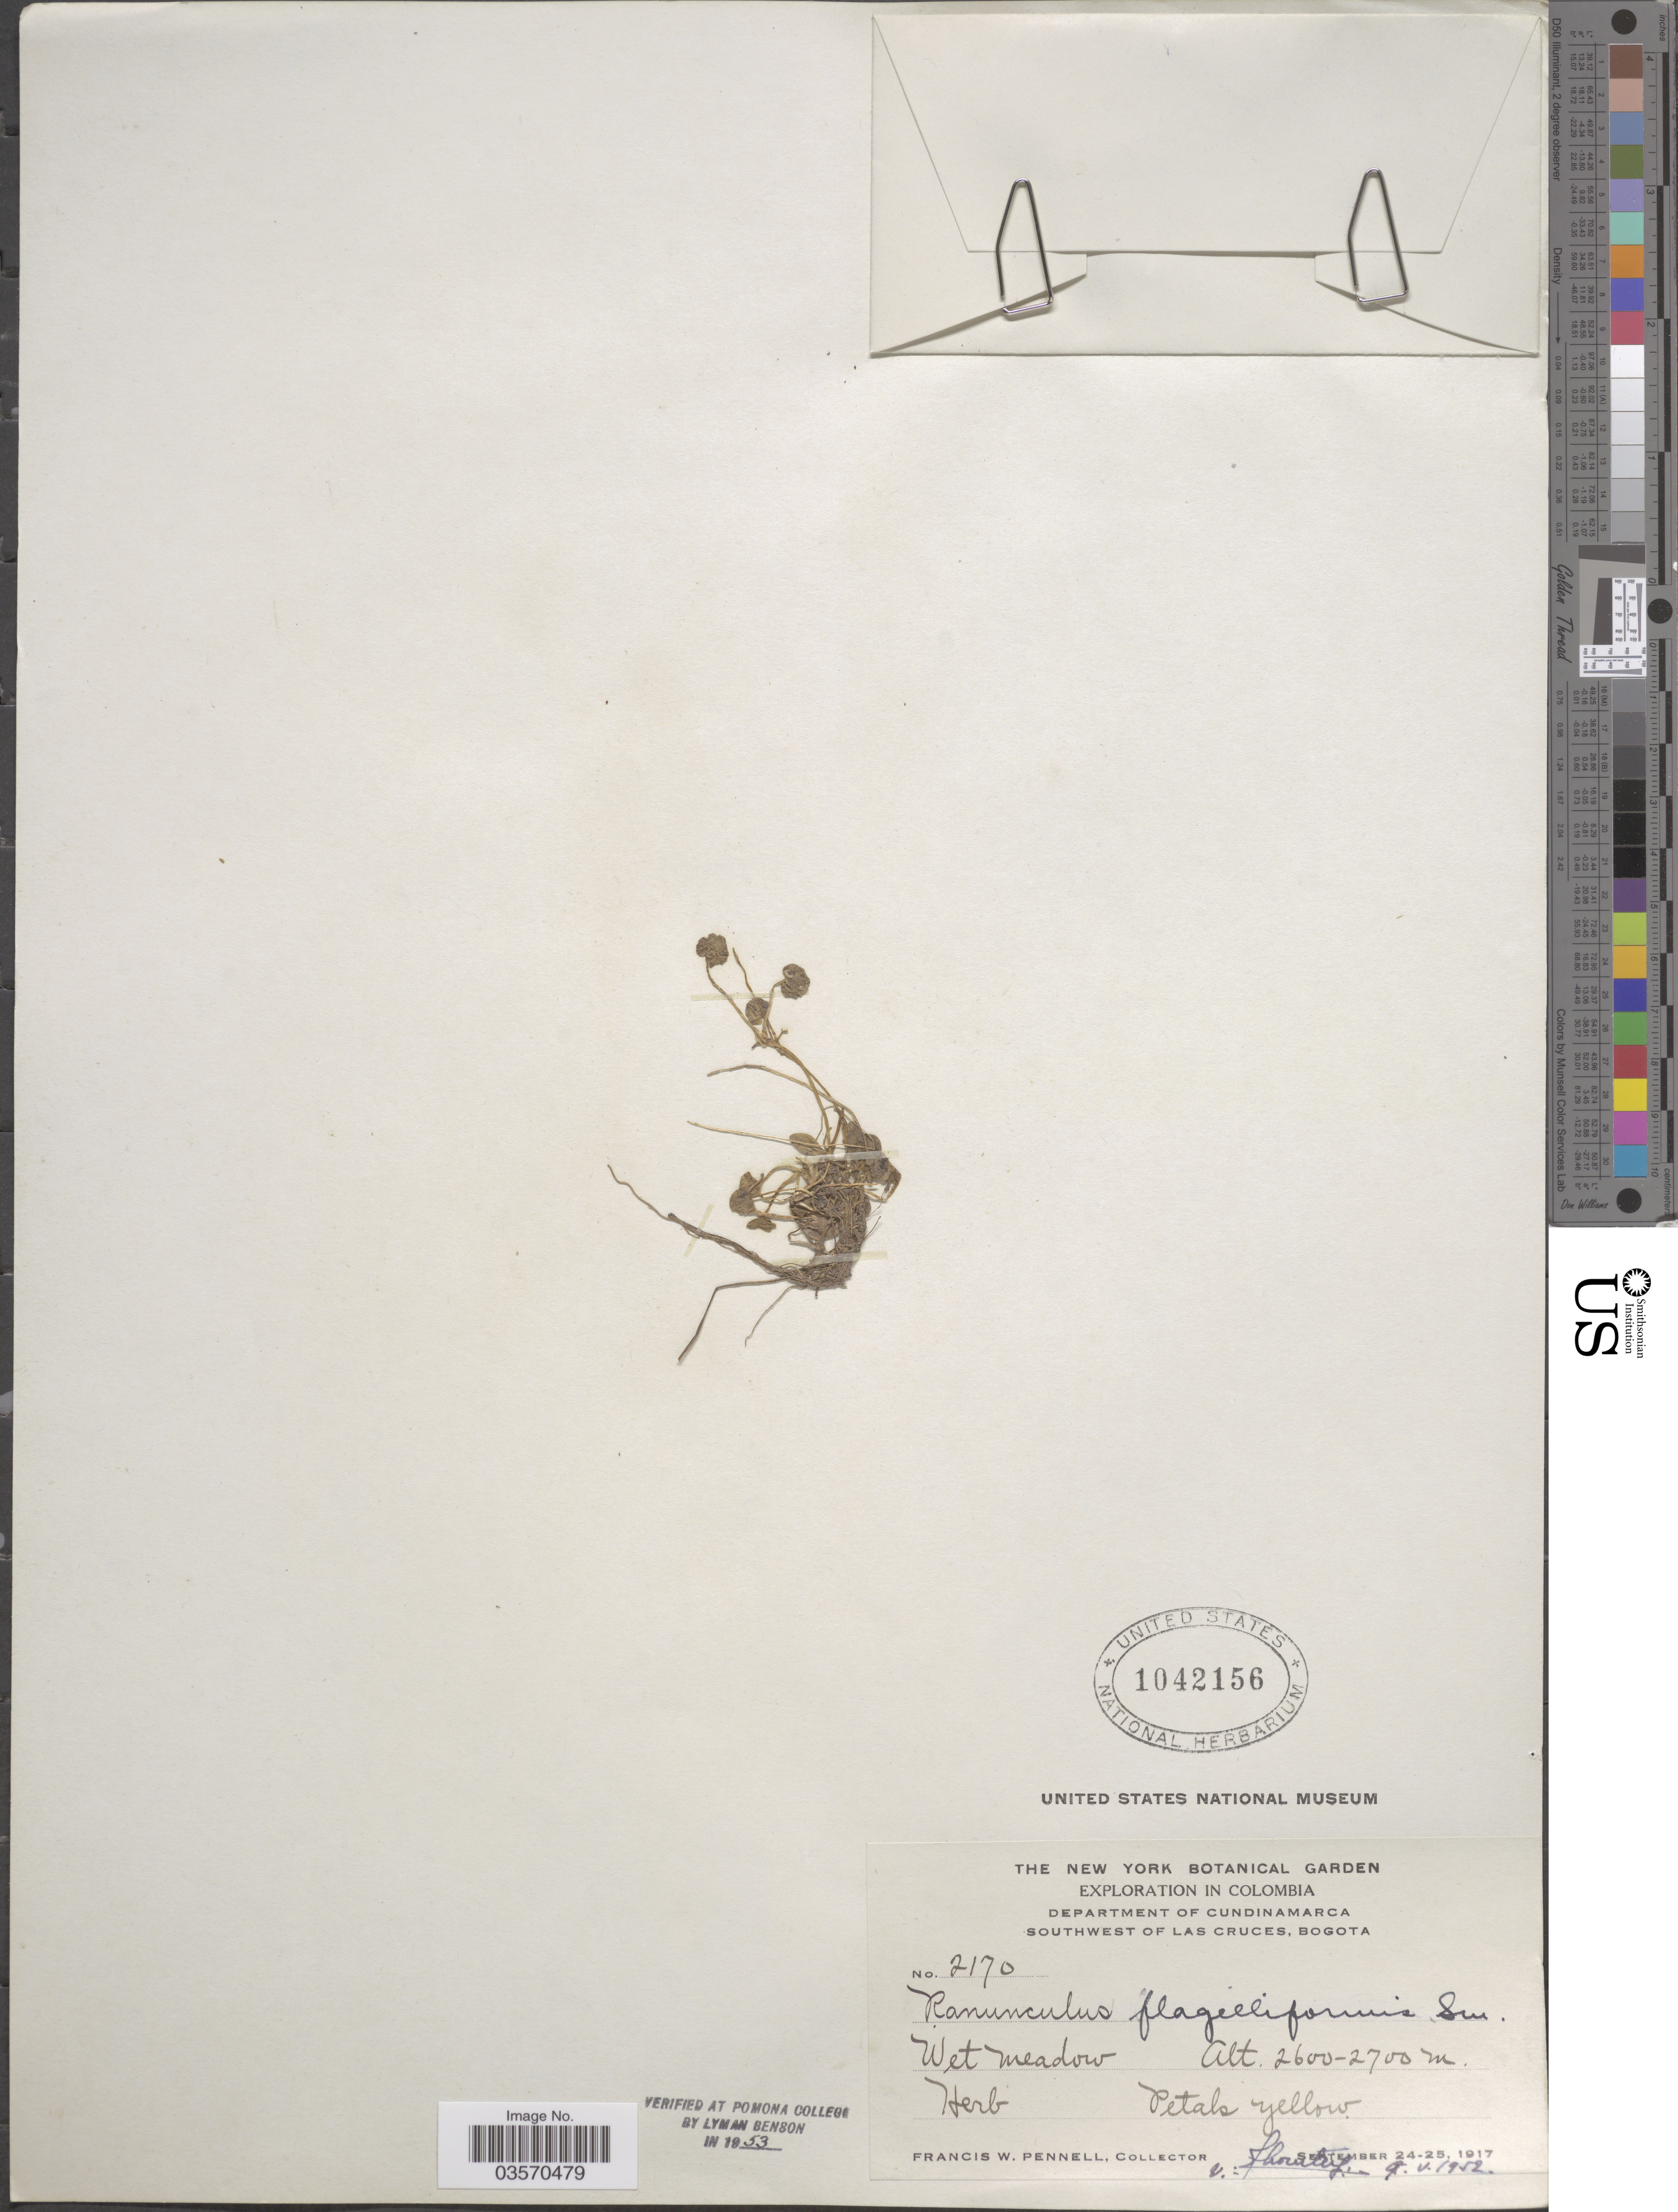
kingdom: Plantae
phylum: Tracheophyta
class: Magnoliopsida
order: Ranunculales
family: Ranunculaceae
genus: Ranunculus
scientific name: Ranunculus flagelliformis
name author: Sm.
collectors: F. W. Pennell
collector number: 2170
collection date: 1917-09-24/1917-09-25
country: Colombia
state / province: Cundinamarca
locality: Department of Cundinamarca. Southwest of Las Cruces, Bogota.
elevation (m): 2600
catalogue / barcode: US 1042156